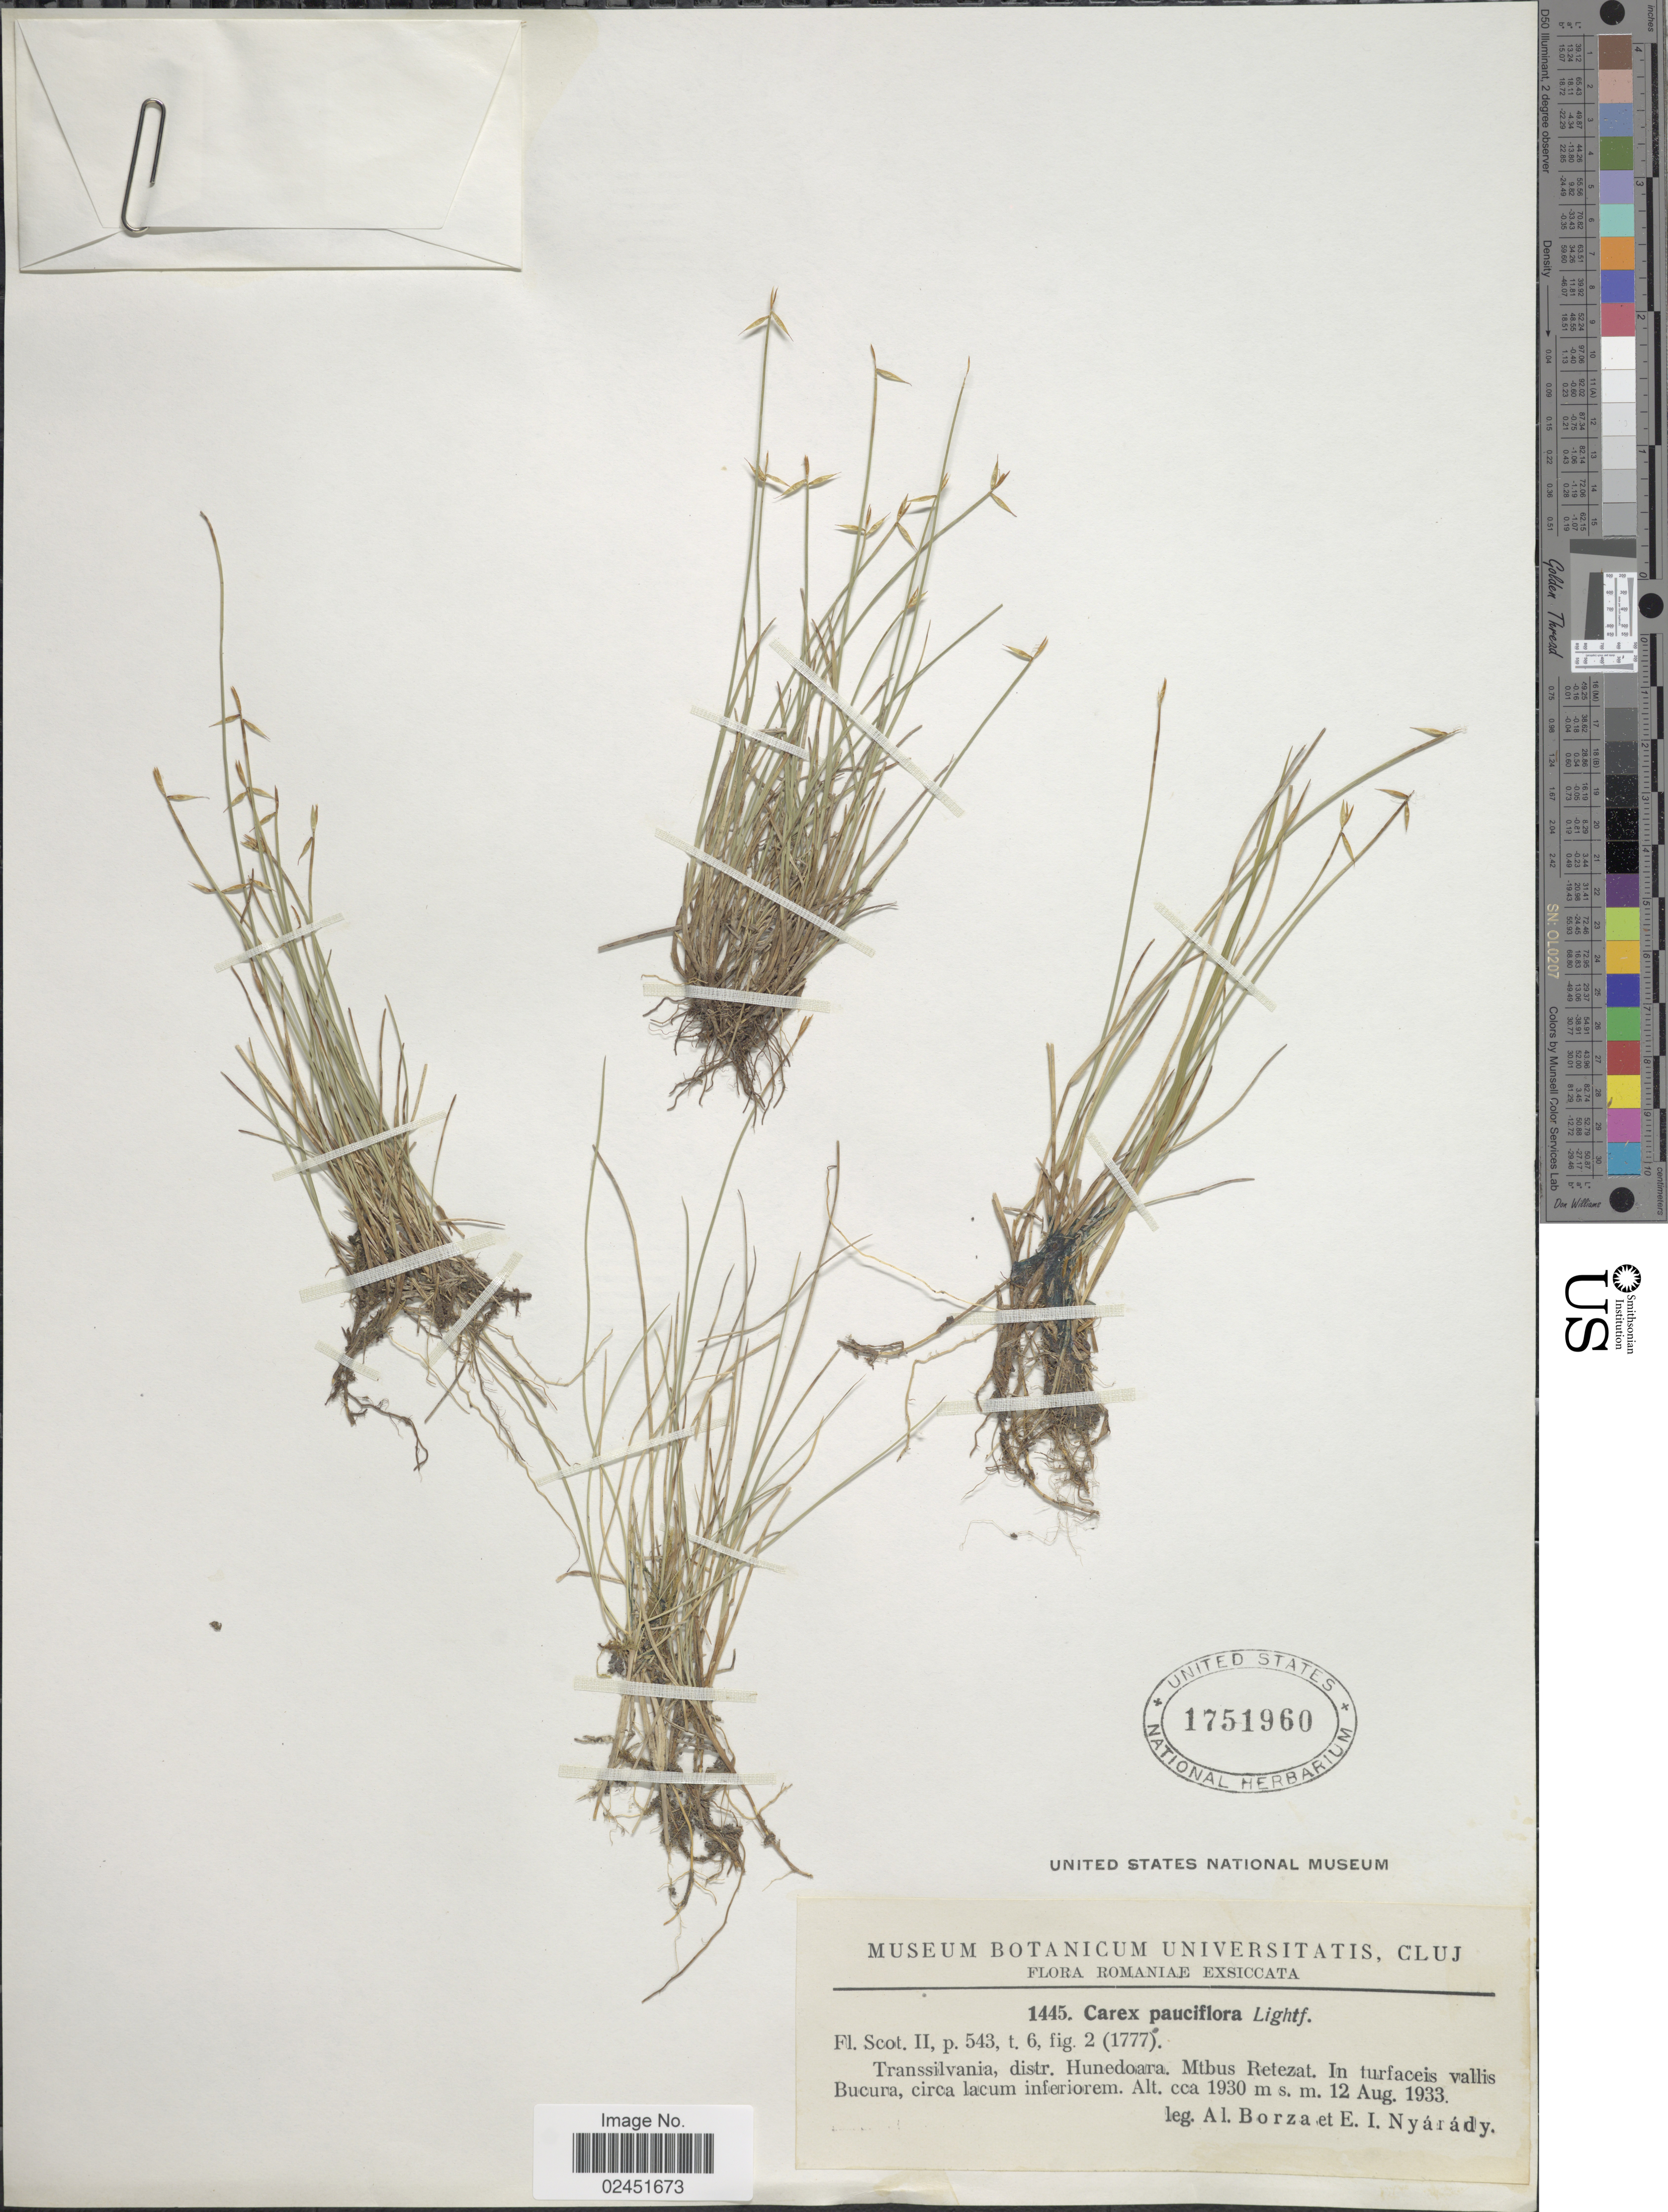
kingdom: Plantae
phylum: Tracheophyta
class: Liliopsida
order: Poales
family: Cyperaceae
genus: Carex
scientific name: Carex pauciflora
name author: Lightf.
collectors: A. Borza & E. Nyárády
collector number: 1445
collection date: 1933-08-12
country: Romania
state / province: Hunedoara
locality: Transsilvania distr. Hunedoara. Mtbus Retezat. In turfaceis vallis Bucura, circa lacum inferiorem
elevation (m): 1930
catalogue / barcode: US 1751960